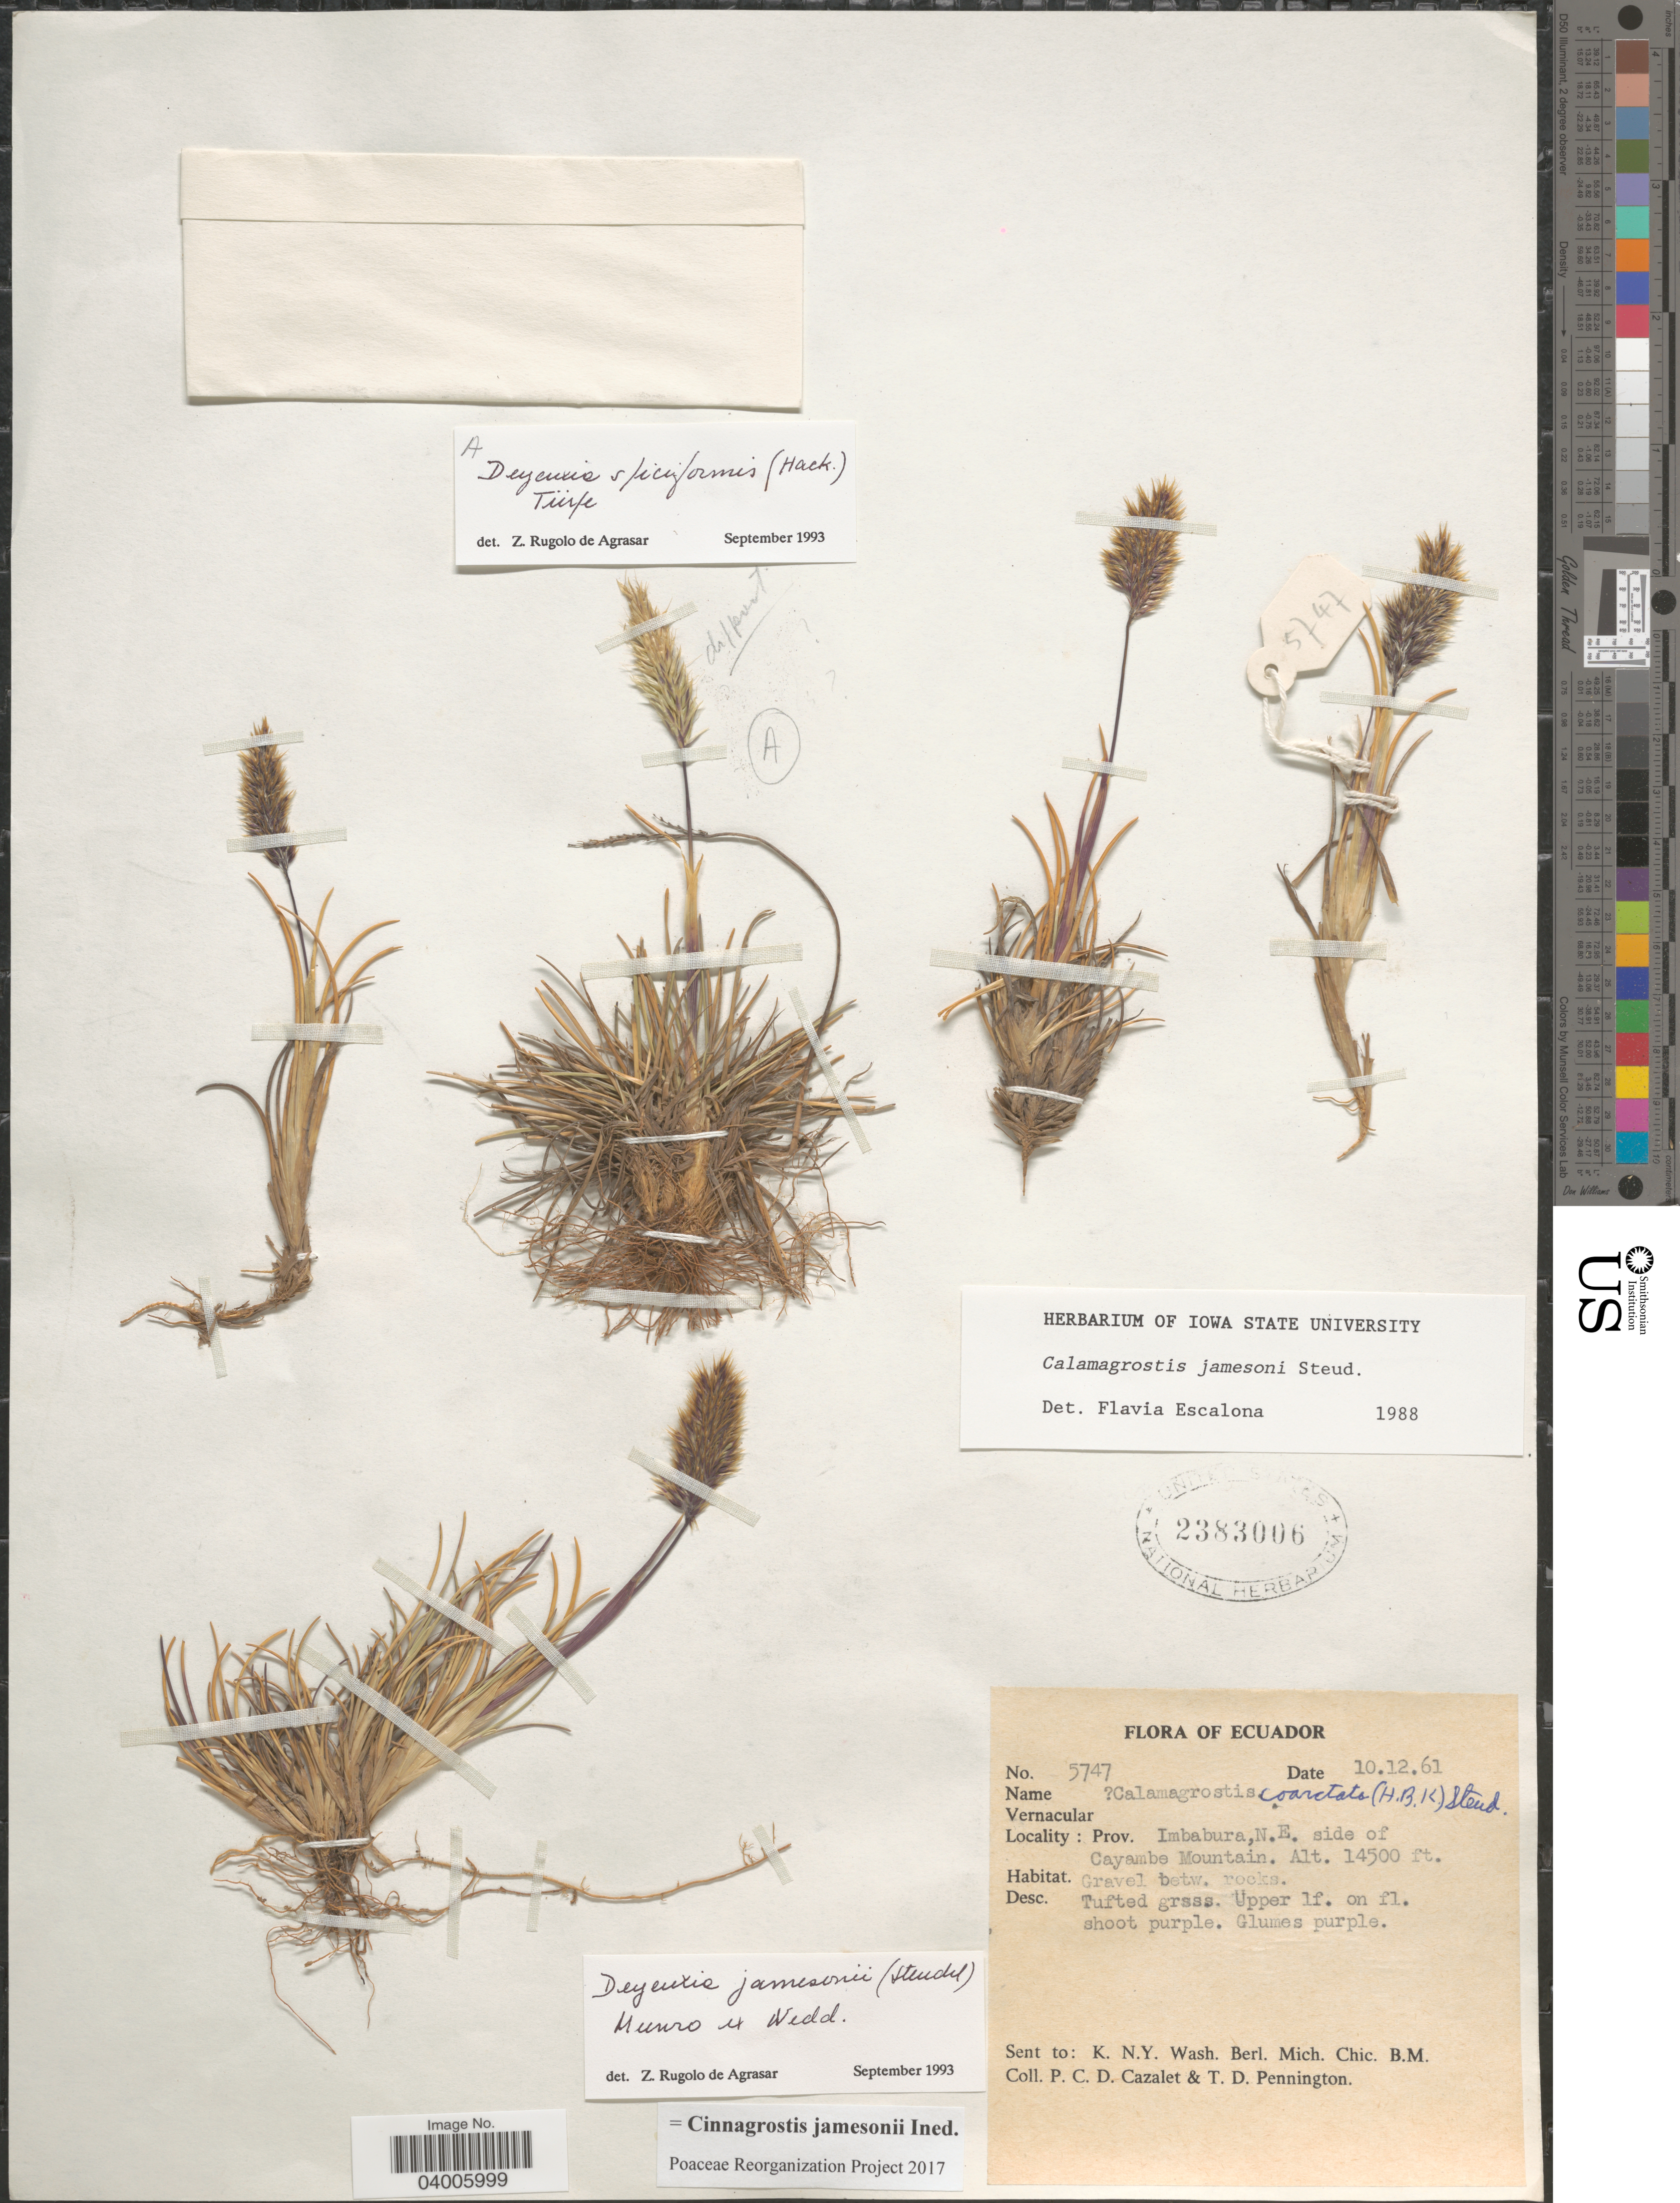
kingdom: Plantae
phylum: Tracheophyta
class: Liliopsida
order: Poales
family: Poaceae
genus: Cinnagrostis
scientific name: Cinnagrostis jamesonii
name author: (Steud.) P.M. Peterson et al.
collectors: P. C. D. Cazalet & T. D. Pennington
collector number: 5747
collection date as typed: Transcribed d/m/y: 10/12/61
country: Ecuador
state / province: Imbabura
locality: N.E. side of Cayambe Mountain.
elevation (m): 4420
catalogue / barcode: US 2383006